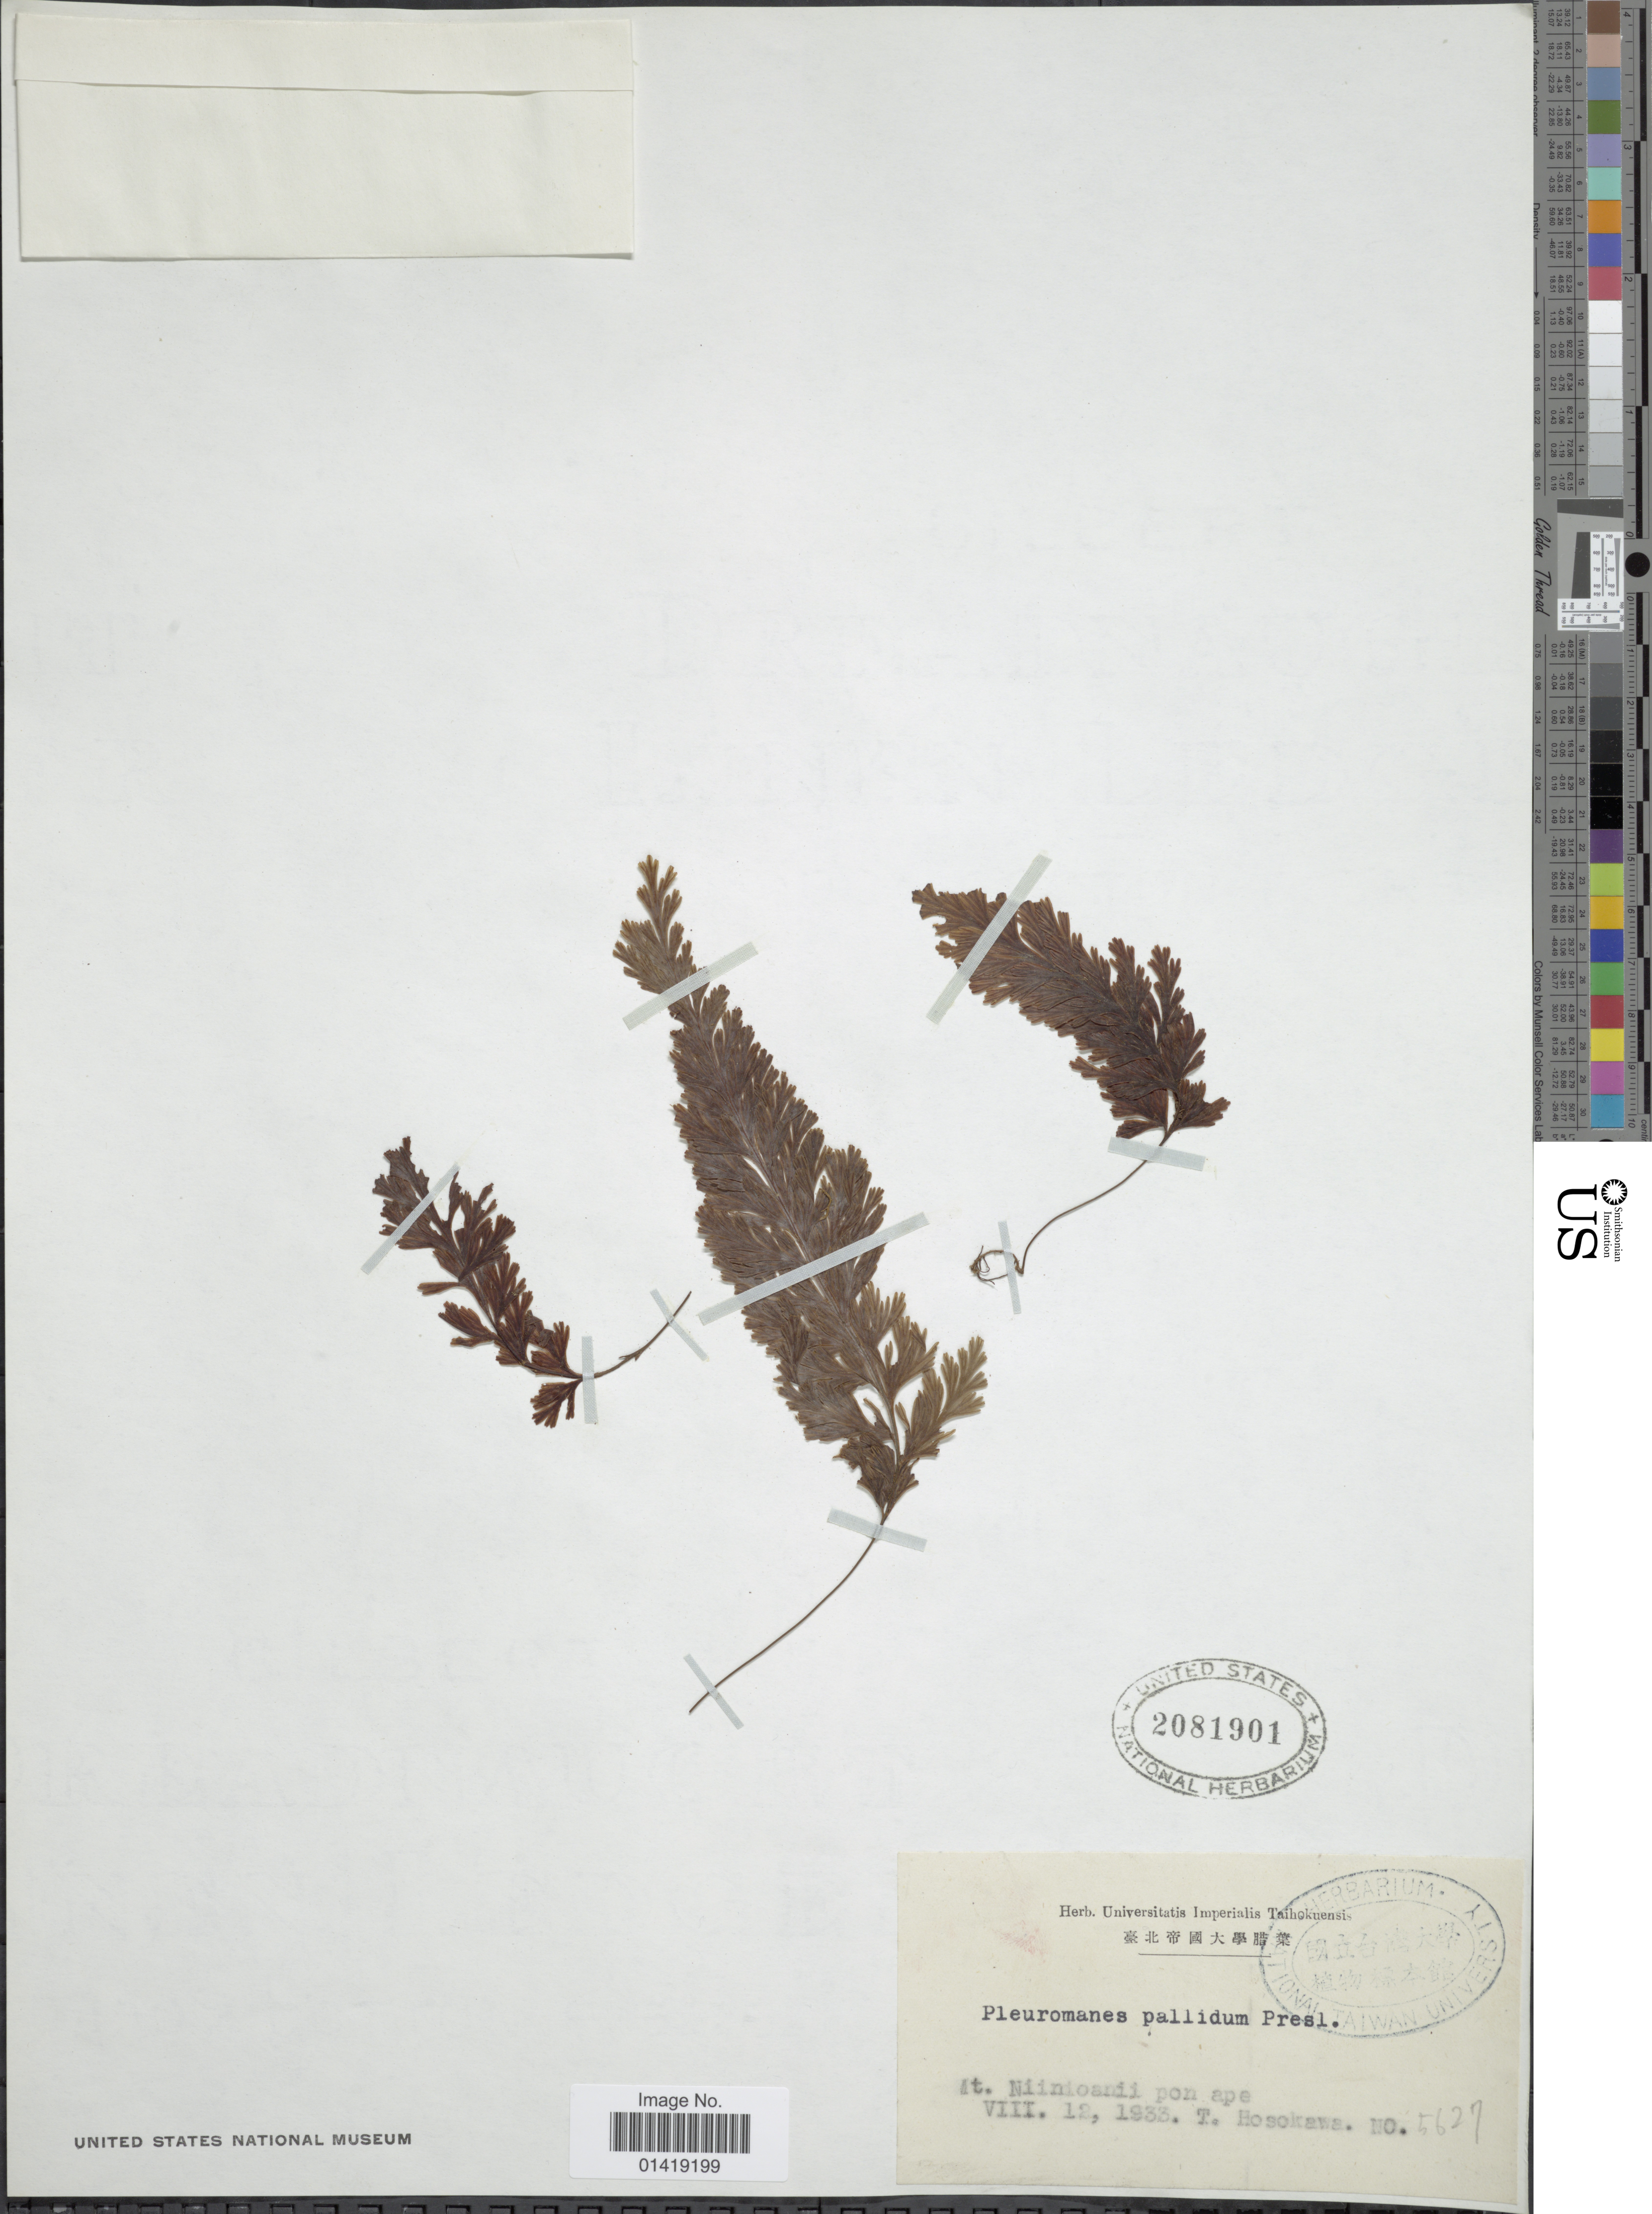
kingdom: Plantae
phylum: Tracheophyta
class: Polypodiopsida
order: Hymenophyllales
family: Hymenophyllaceae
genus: Hymenophyllum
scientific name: Hymenophyllum pallidum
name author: (Blume) Ebihara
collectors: T. Hosokawa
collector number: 5627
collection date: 1933-08-12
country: Micronesia, Federated States of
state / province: Pohnpei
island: Pohnpei [Ponape]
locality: Mt. Niinioanii, Ponape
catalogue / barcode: US 2081901